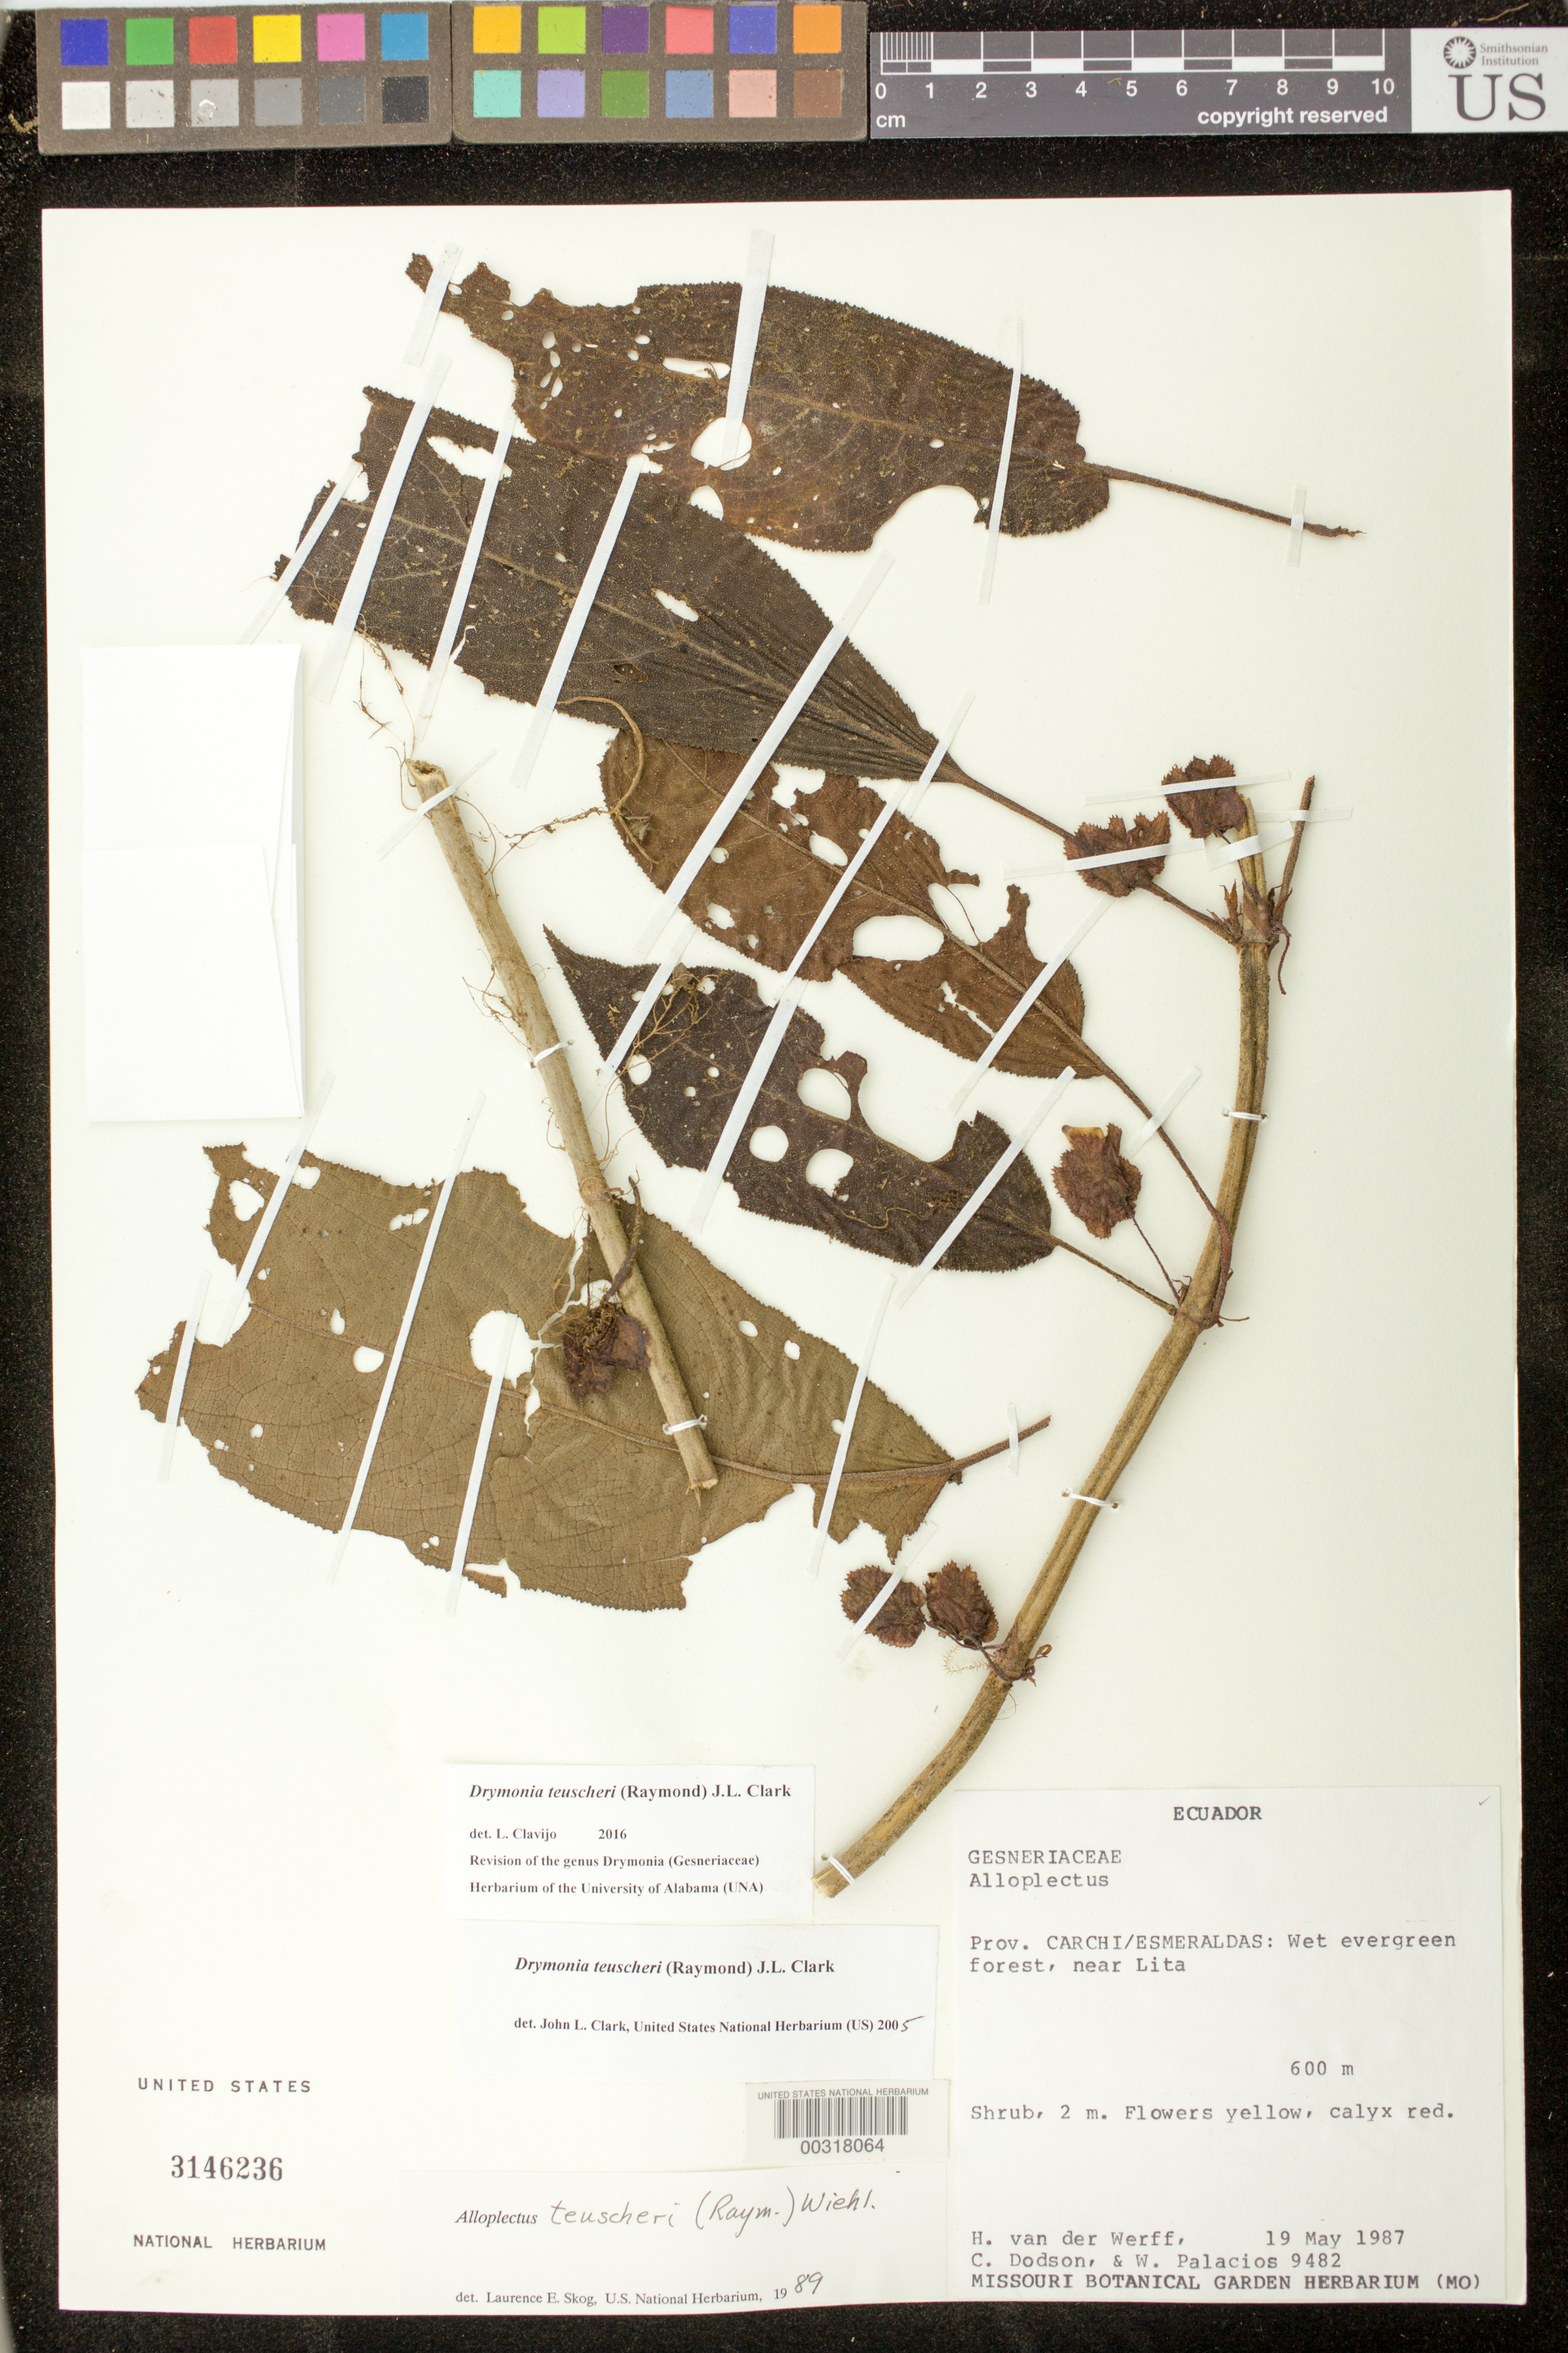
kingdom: Plantae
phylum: Tracheophyta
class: Magnoliopsida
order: Lamiales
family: Gesneriaceae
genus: Drymonia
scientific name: Drymonia teuscheri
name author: (Raymond) J.L. Clark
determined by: Clark, J. L., (SEL), The Marie Selby Botanical Garden (UNITED STATES)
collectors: H. van der Werff, C. Dodson & W. Palacios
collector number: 9482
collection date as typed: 19 May 1987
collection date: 1987-05-19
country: Ecuador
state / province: Carchi / Esmeraldas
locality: Near Lita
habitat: Wet evergreen forest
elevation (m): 600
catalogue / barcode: US 3146236